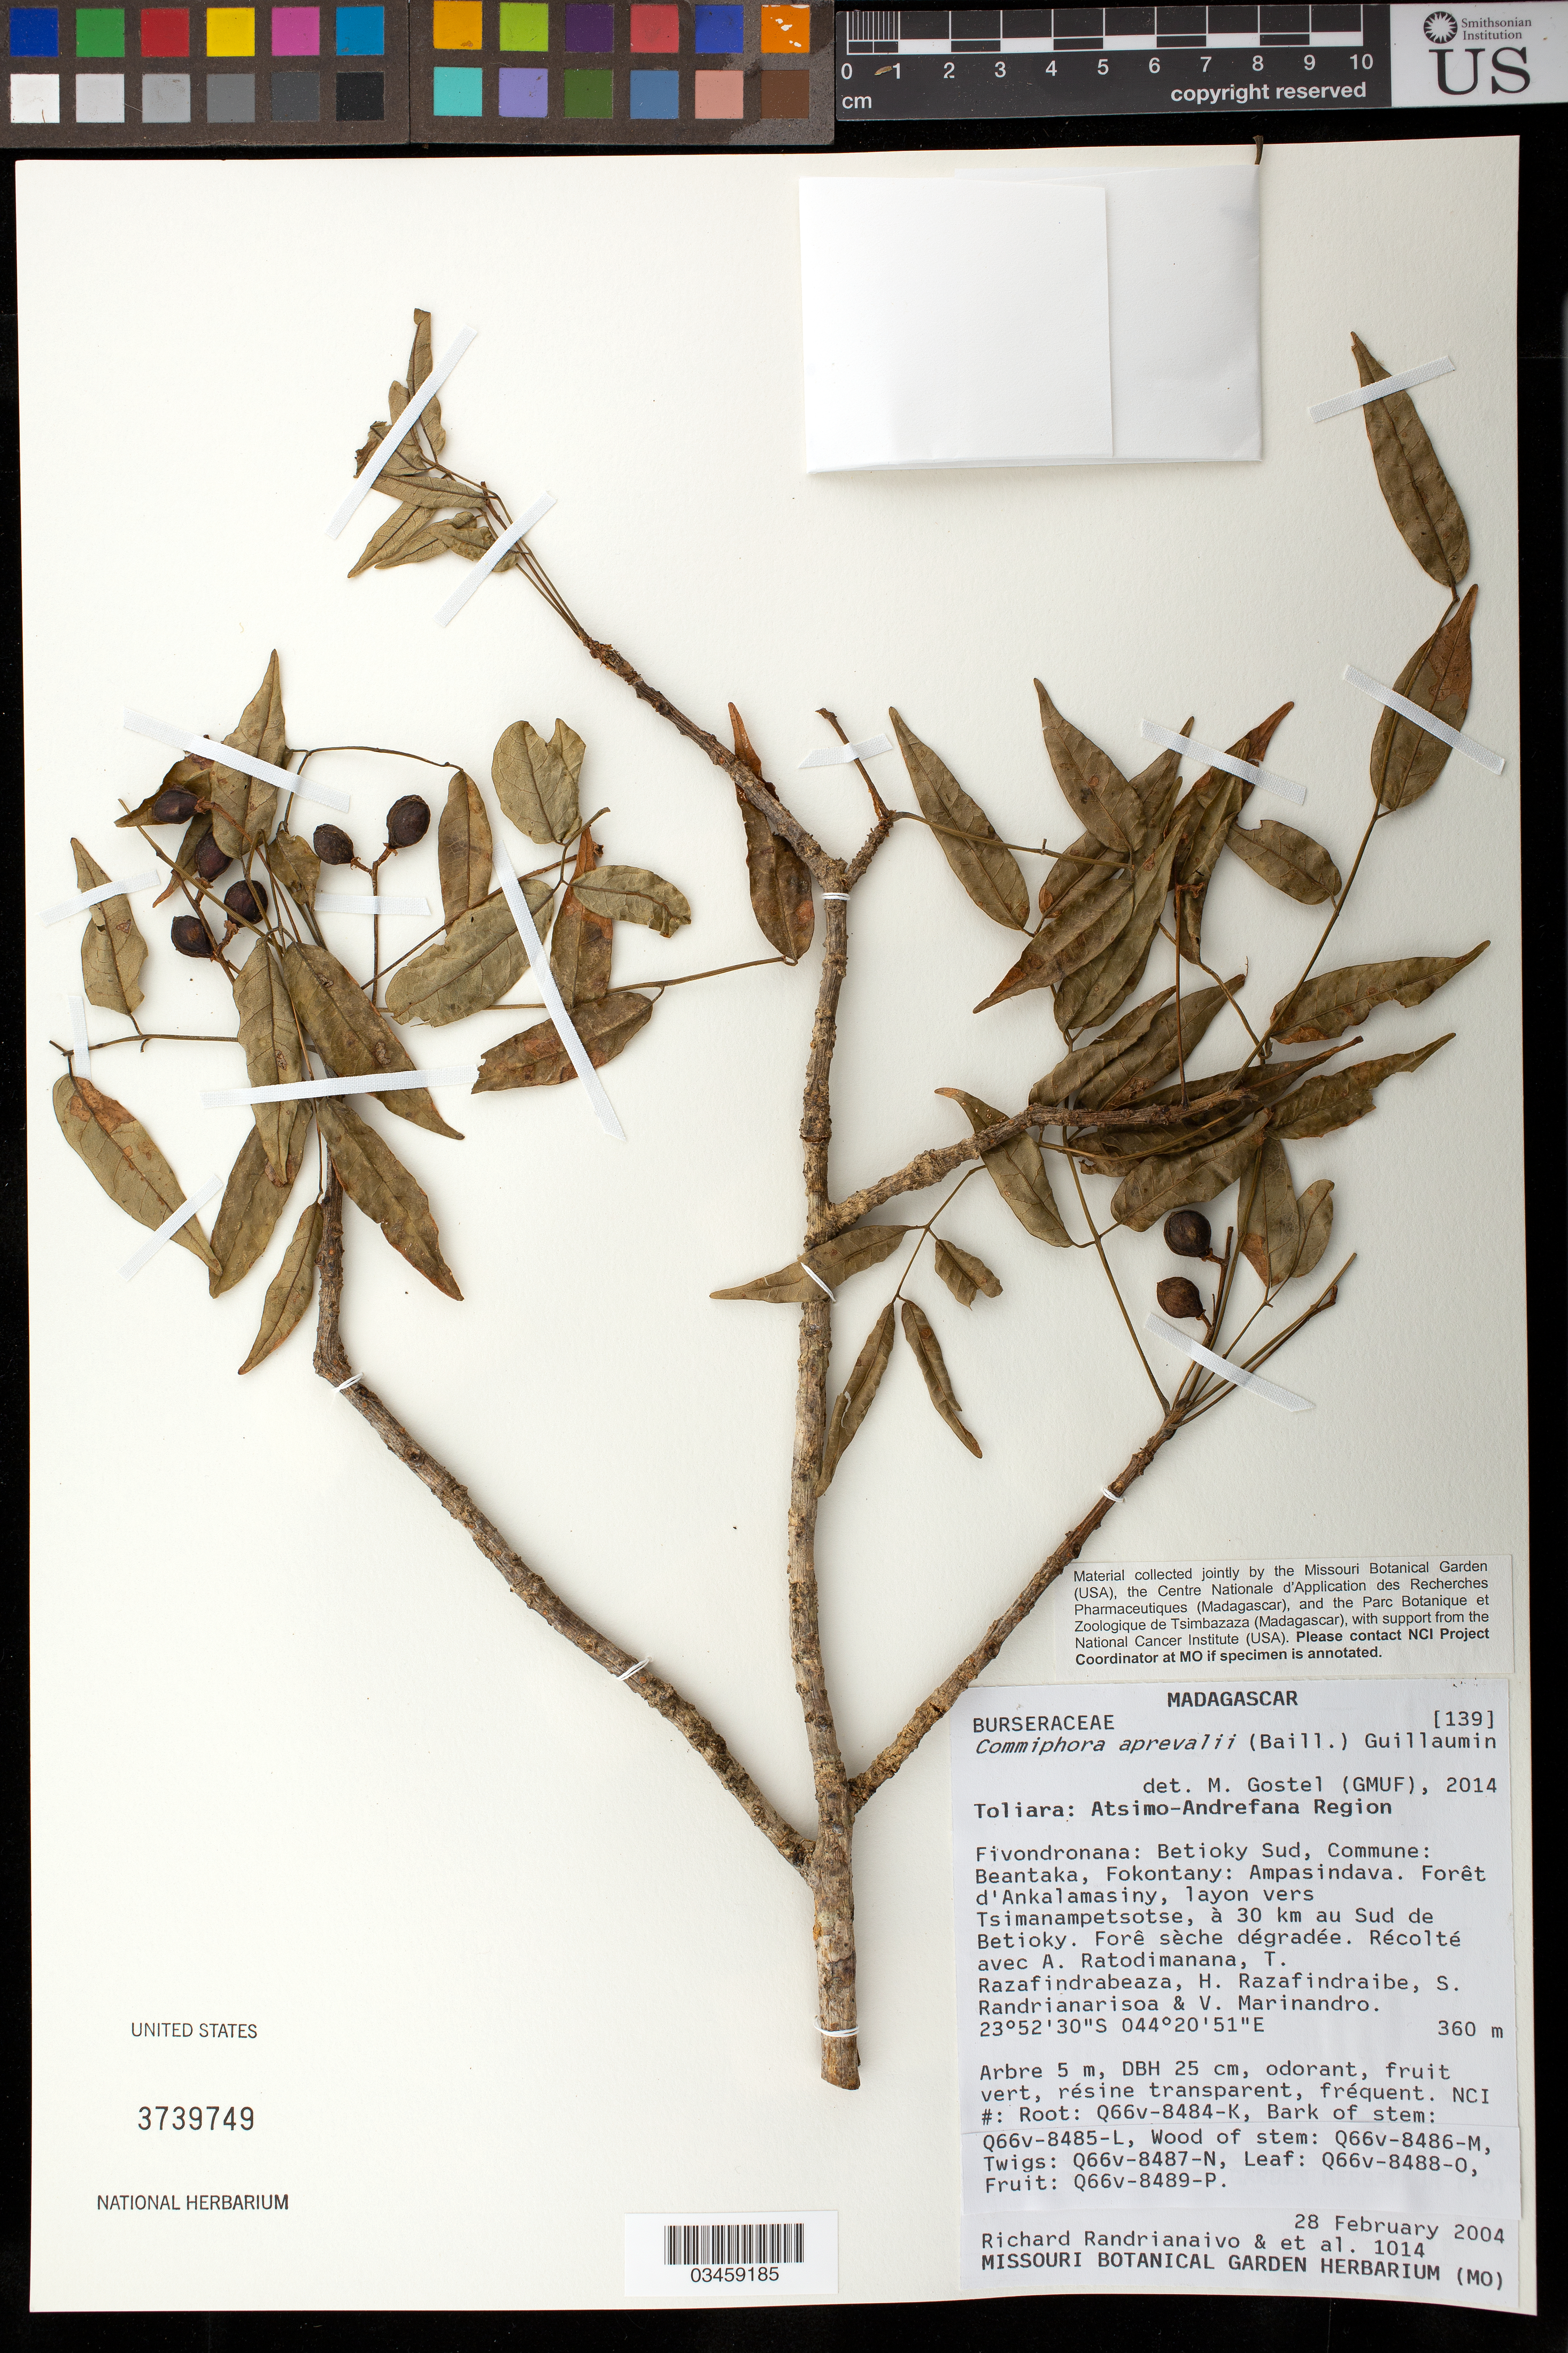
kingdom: Plantae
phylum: Tracheophyta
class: Magnoliopsida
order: Sapindales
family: Burseraceae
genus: Commiphora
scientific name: Commiphora aprevalii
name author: (Baill.) Guillaumin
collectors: A. Ratodimanana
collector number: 1014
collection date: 2004-02-28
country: Madagascar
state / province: Atsimo-Andrefana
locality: Atsimo-Andrefana Region, Fivondronana, Betioky Sud, Commune Beantaka, Fokontany, Ampasindava, Foret d'Ankalamasiny, layon vers Tsimanampetsotse, 30 km au Sud de Betioky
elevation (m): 360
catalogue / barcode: US 3739749